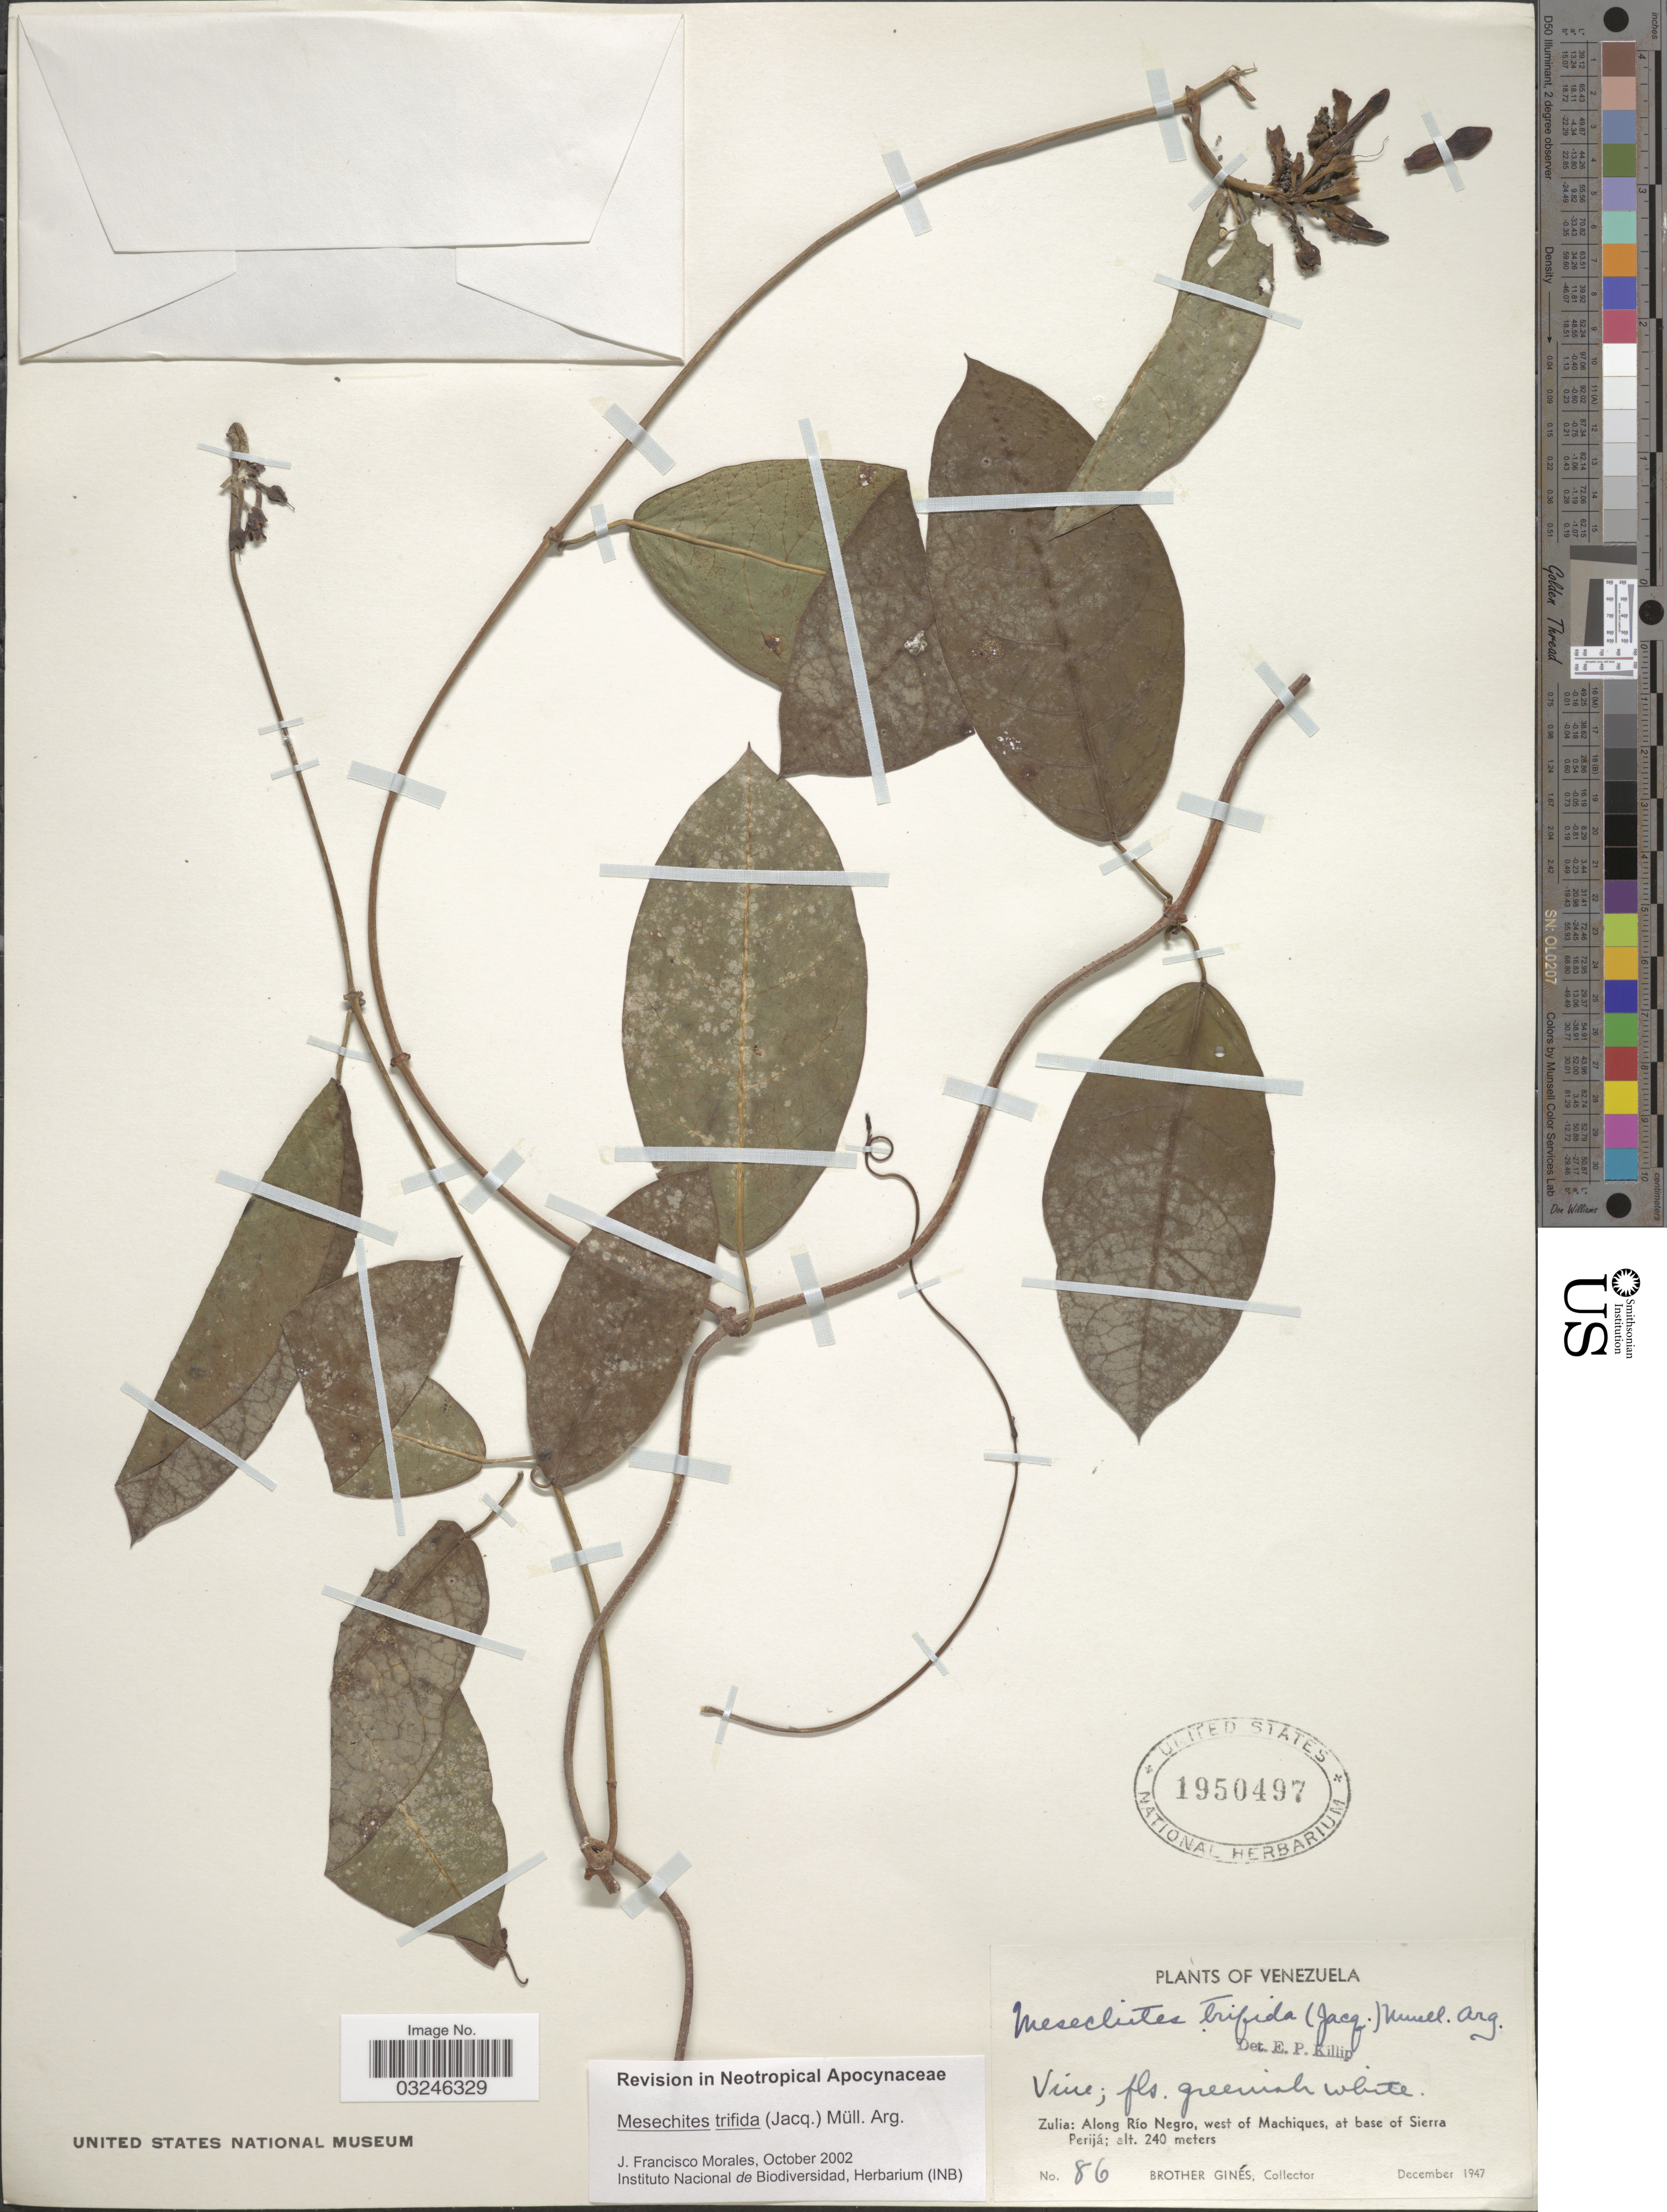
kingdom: Plantae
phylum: Tracheophyta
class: Magnoliopsida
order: Gentianales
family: Apocynaceae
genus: Mesechites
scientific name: Mesechites trifidus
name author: (Jacq.) Müll. Arg.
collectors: Bro. Gines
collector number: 86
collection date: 1947-12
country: Venezuela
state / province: Zulia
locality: Along Río Negro, west of Machiques, at base of Sierra Perijá.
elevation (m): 240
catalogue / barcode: US 1950497